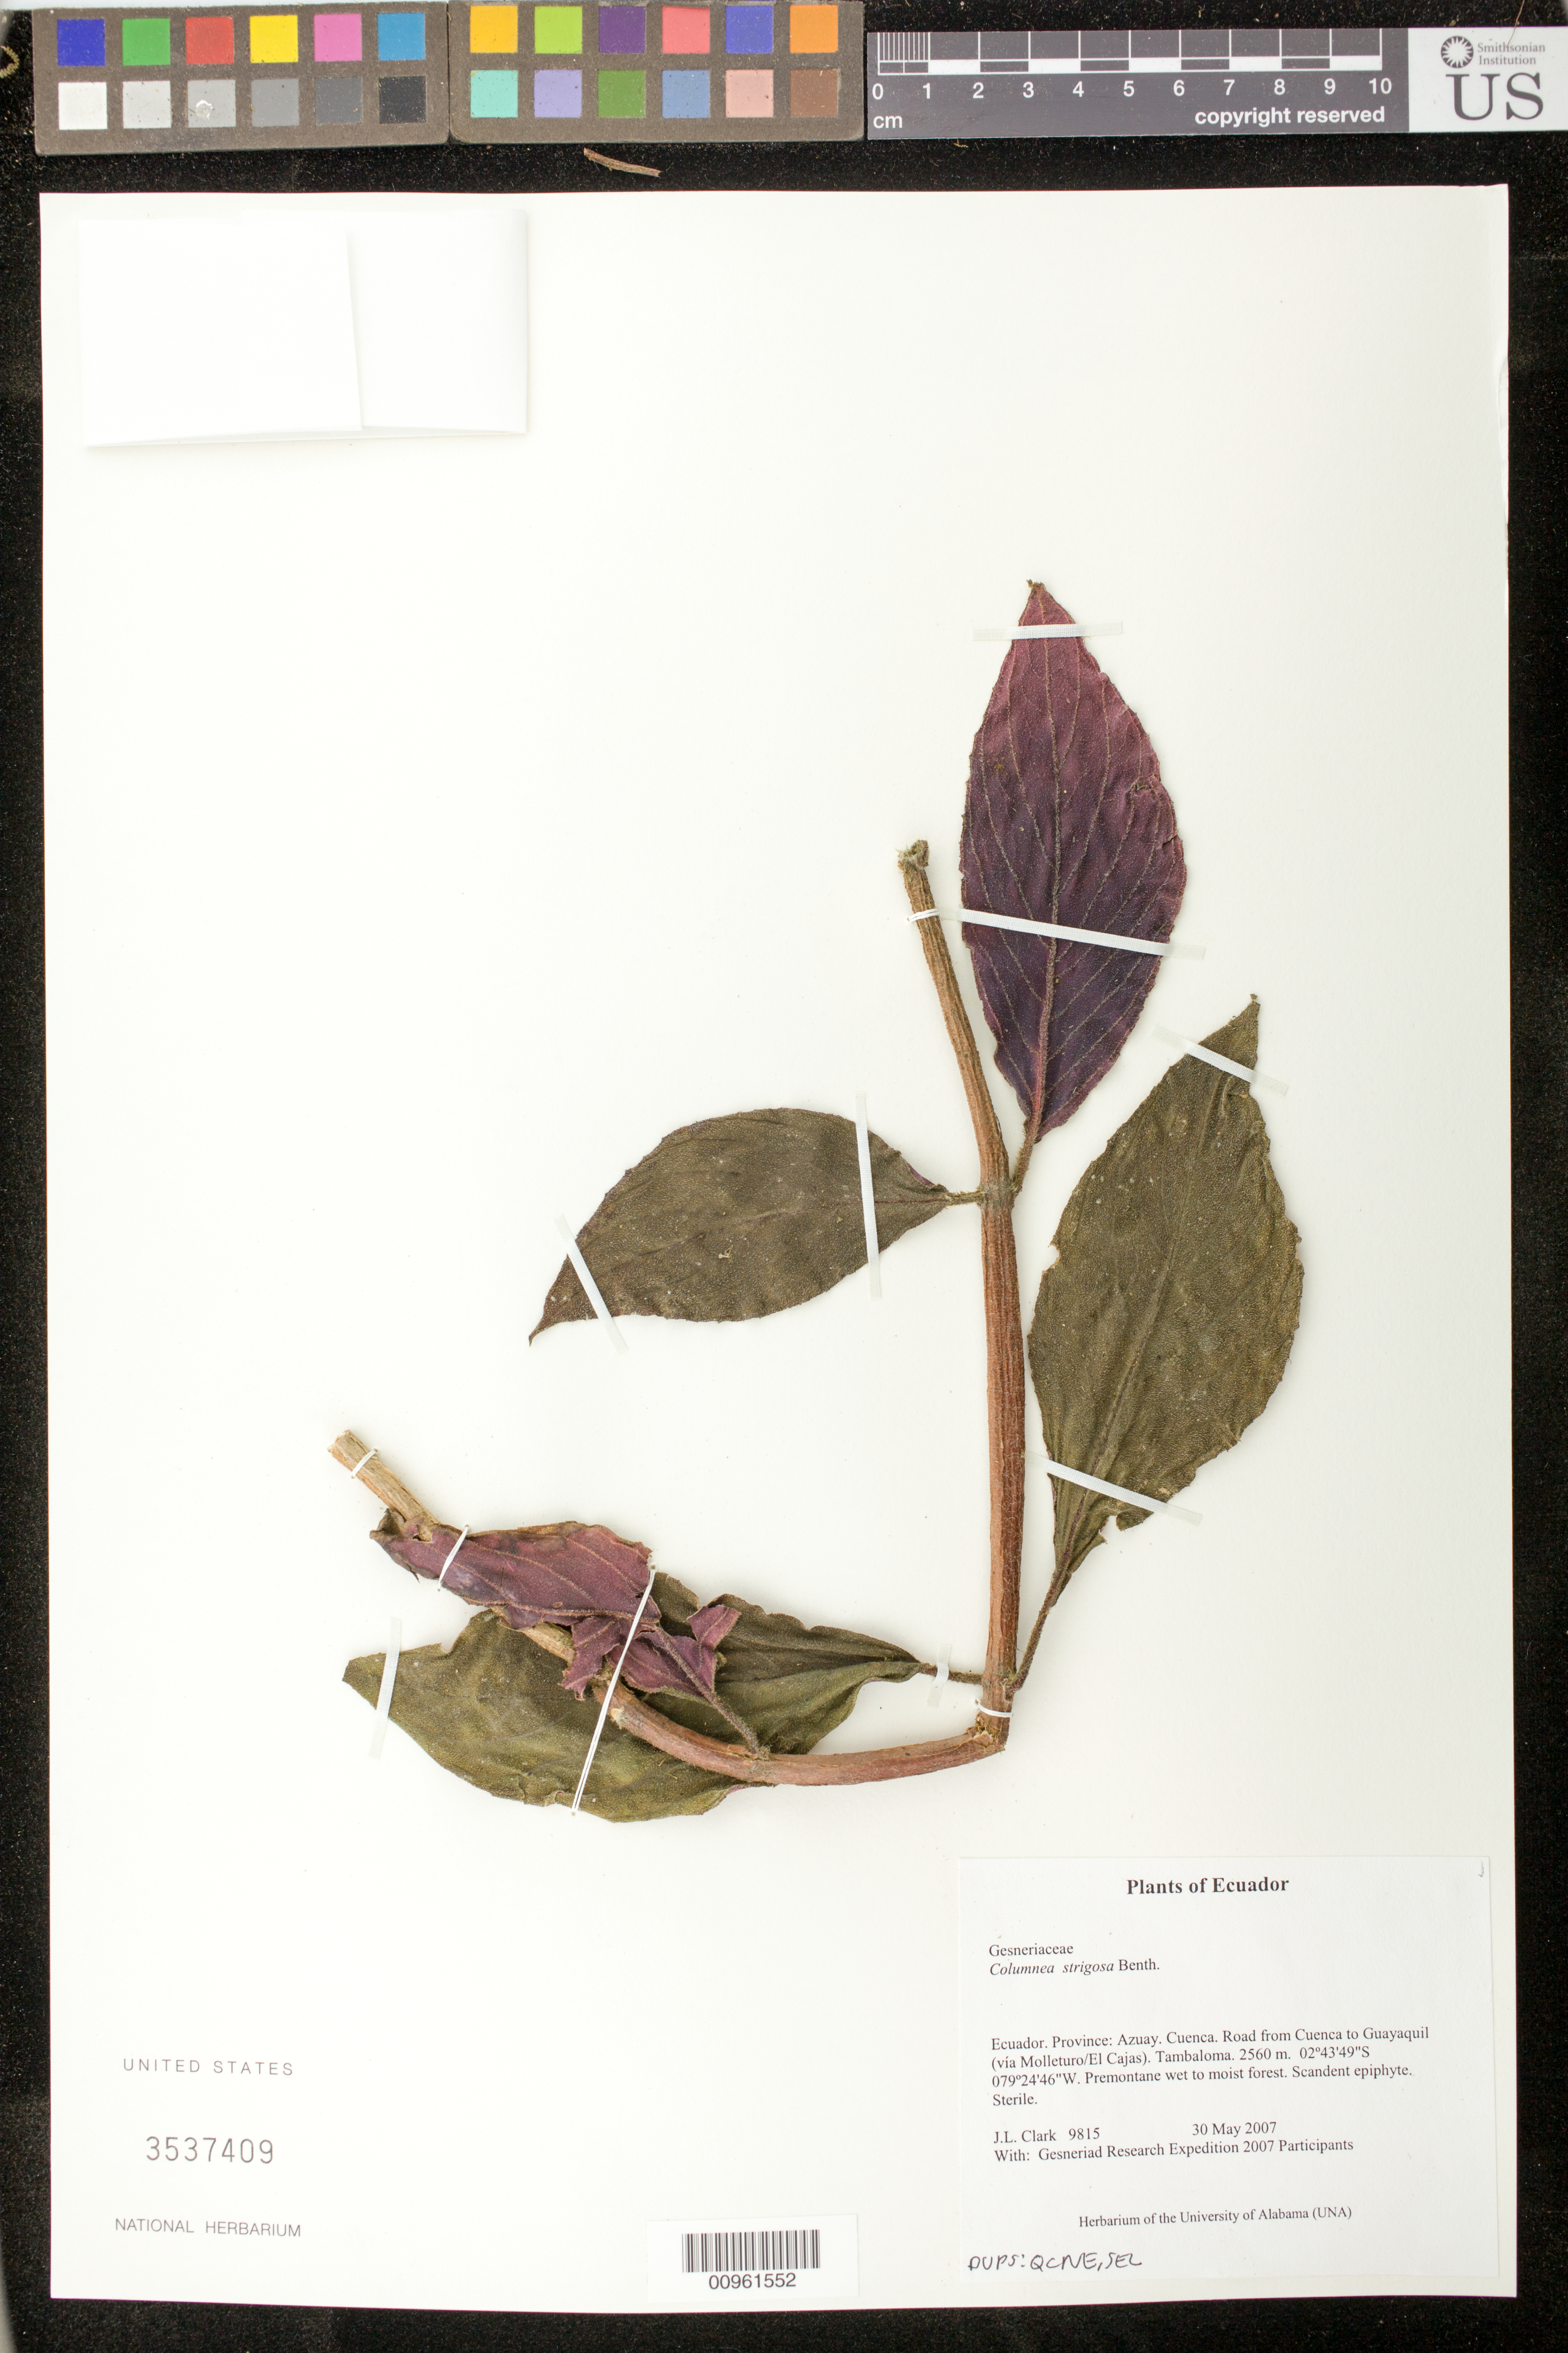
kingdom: Plantae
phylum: Tracheophyta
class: Magnoliopsida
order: Lamiales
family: Gesneriaceae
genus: Columnea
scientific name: Columnea strigosa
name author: Benth.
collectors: J. L. Clark & Gesneriad Research Expedition 2007 Participants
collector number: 9815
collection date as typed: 30 May 2007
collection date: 2007-05-30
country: Ecuador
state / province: Azuay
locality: Cuenca. Road from Cuenca to Guayaquil (vía Molleturo/El Cajas). Tambaloma.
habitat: Premontane wet to moist forest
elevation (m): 2560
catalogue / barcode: US 3537409